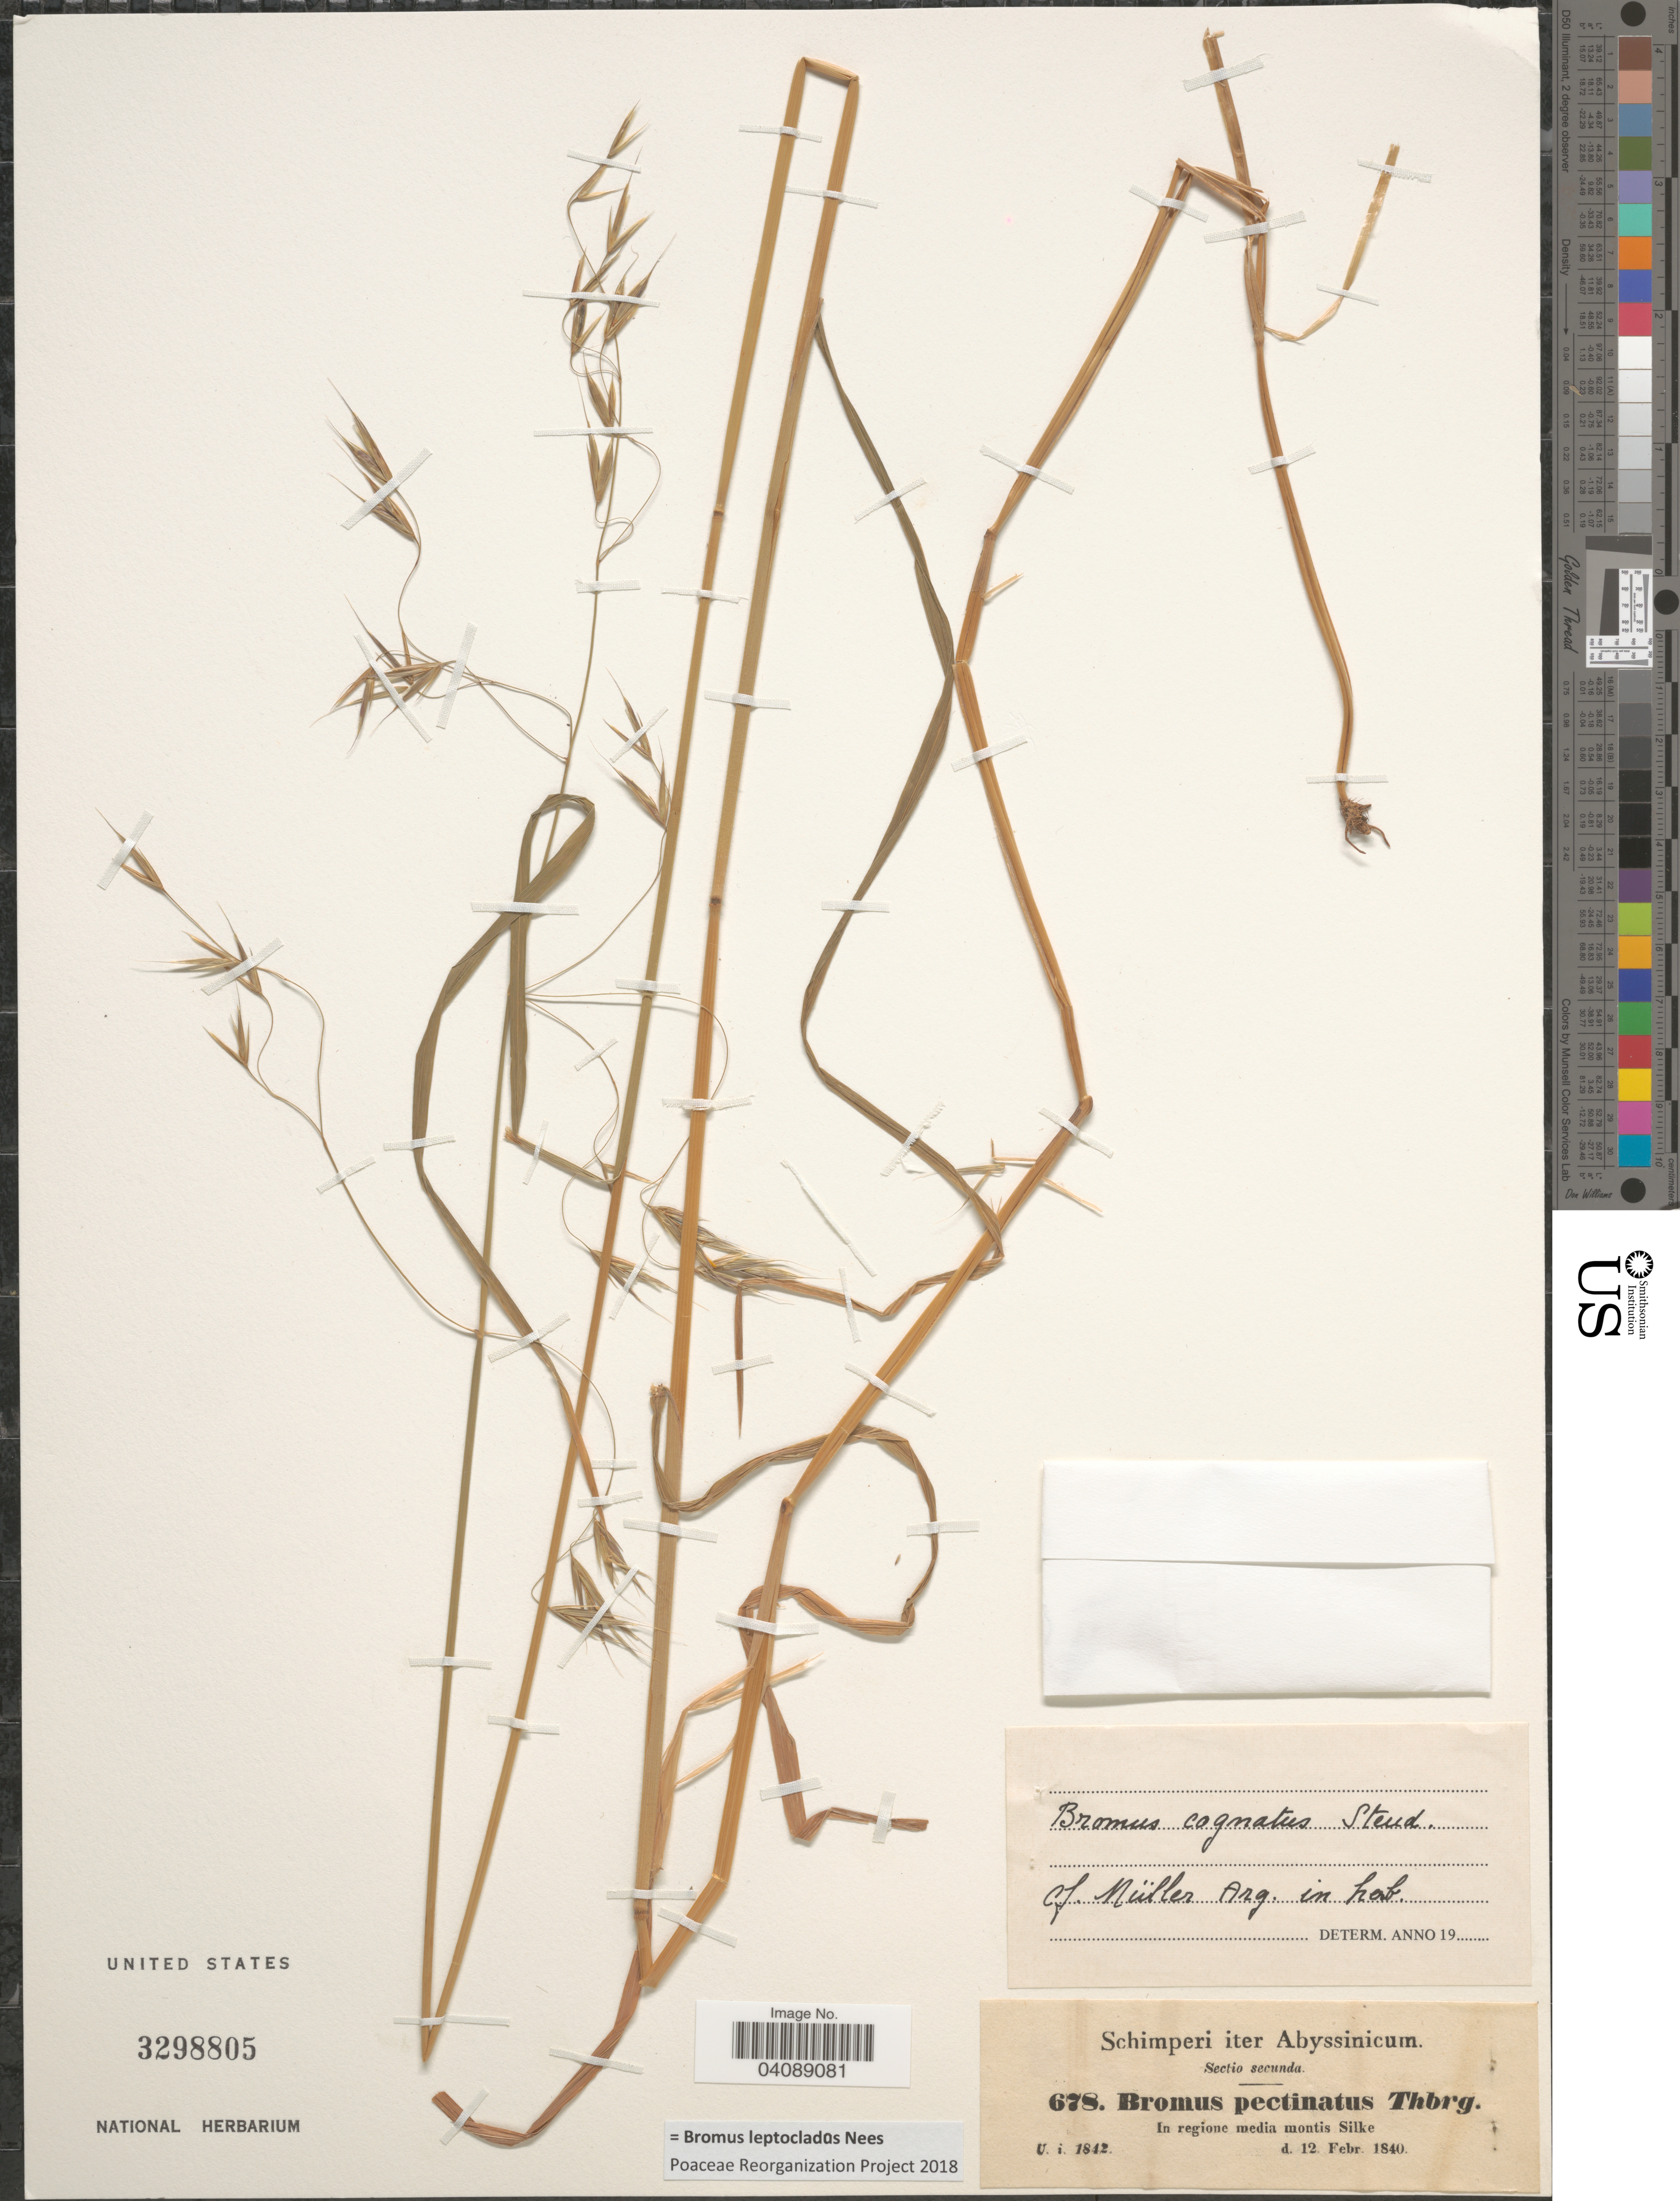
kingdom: Plantae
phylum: Tracheophyta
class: Liliopsida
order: Poales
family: Poaceae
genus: Bromus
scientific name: Bromus leptoclados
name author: Nees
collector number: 678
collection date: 1840-02-12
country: Ethiopia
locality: Iter Abyssinicum. In regione media montis Silke.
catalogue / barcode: US 3298805